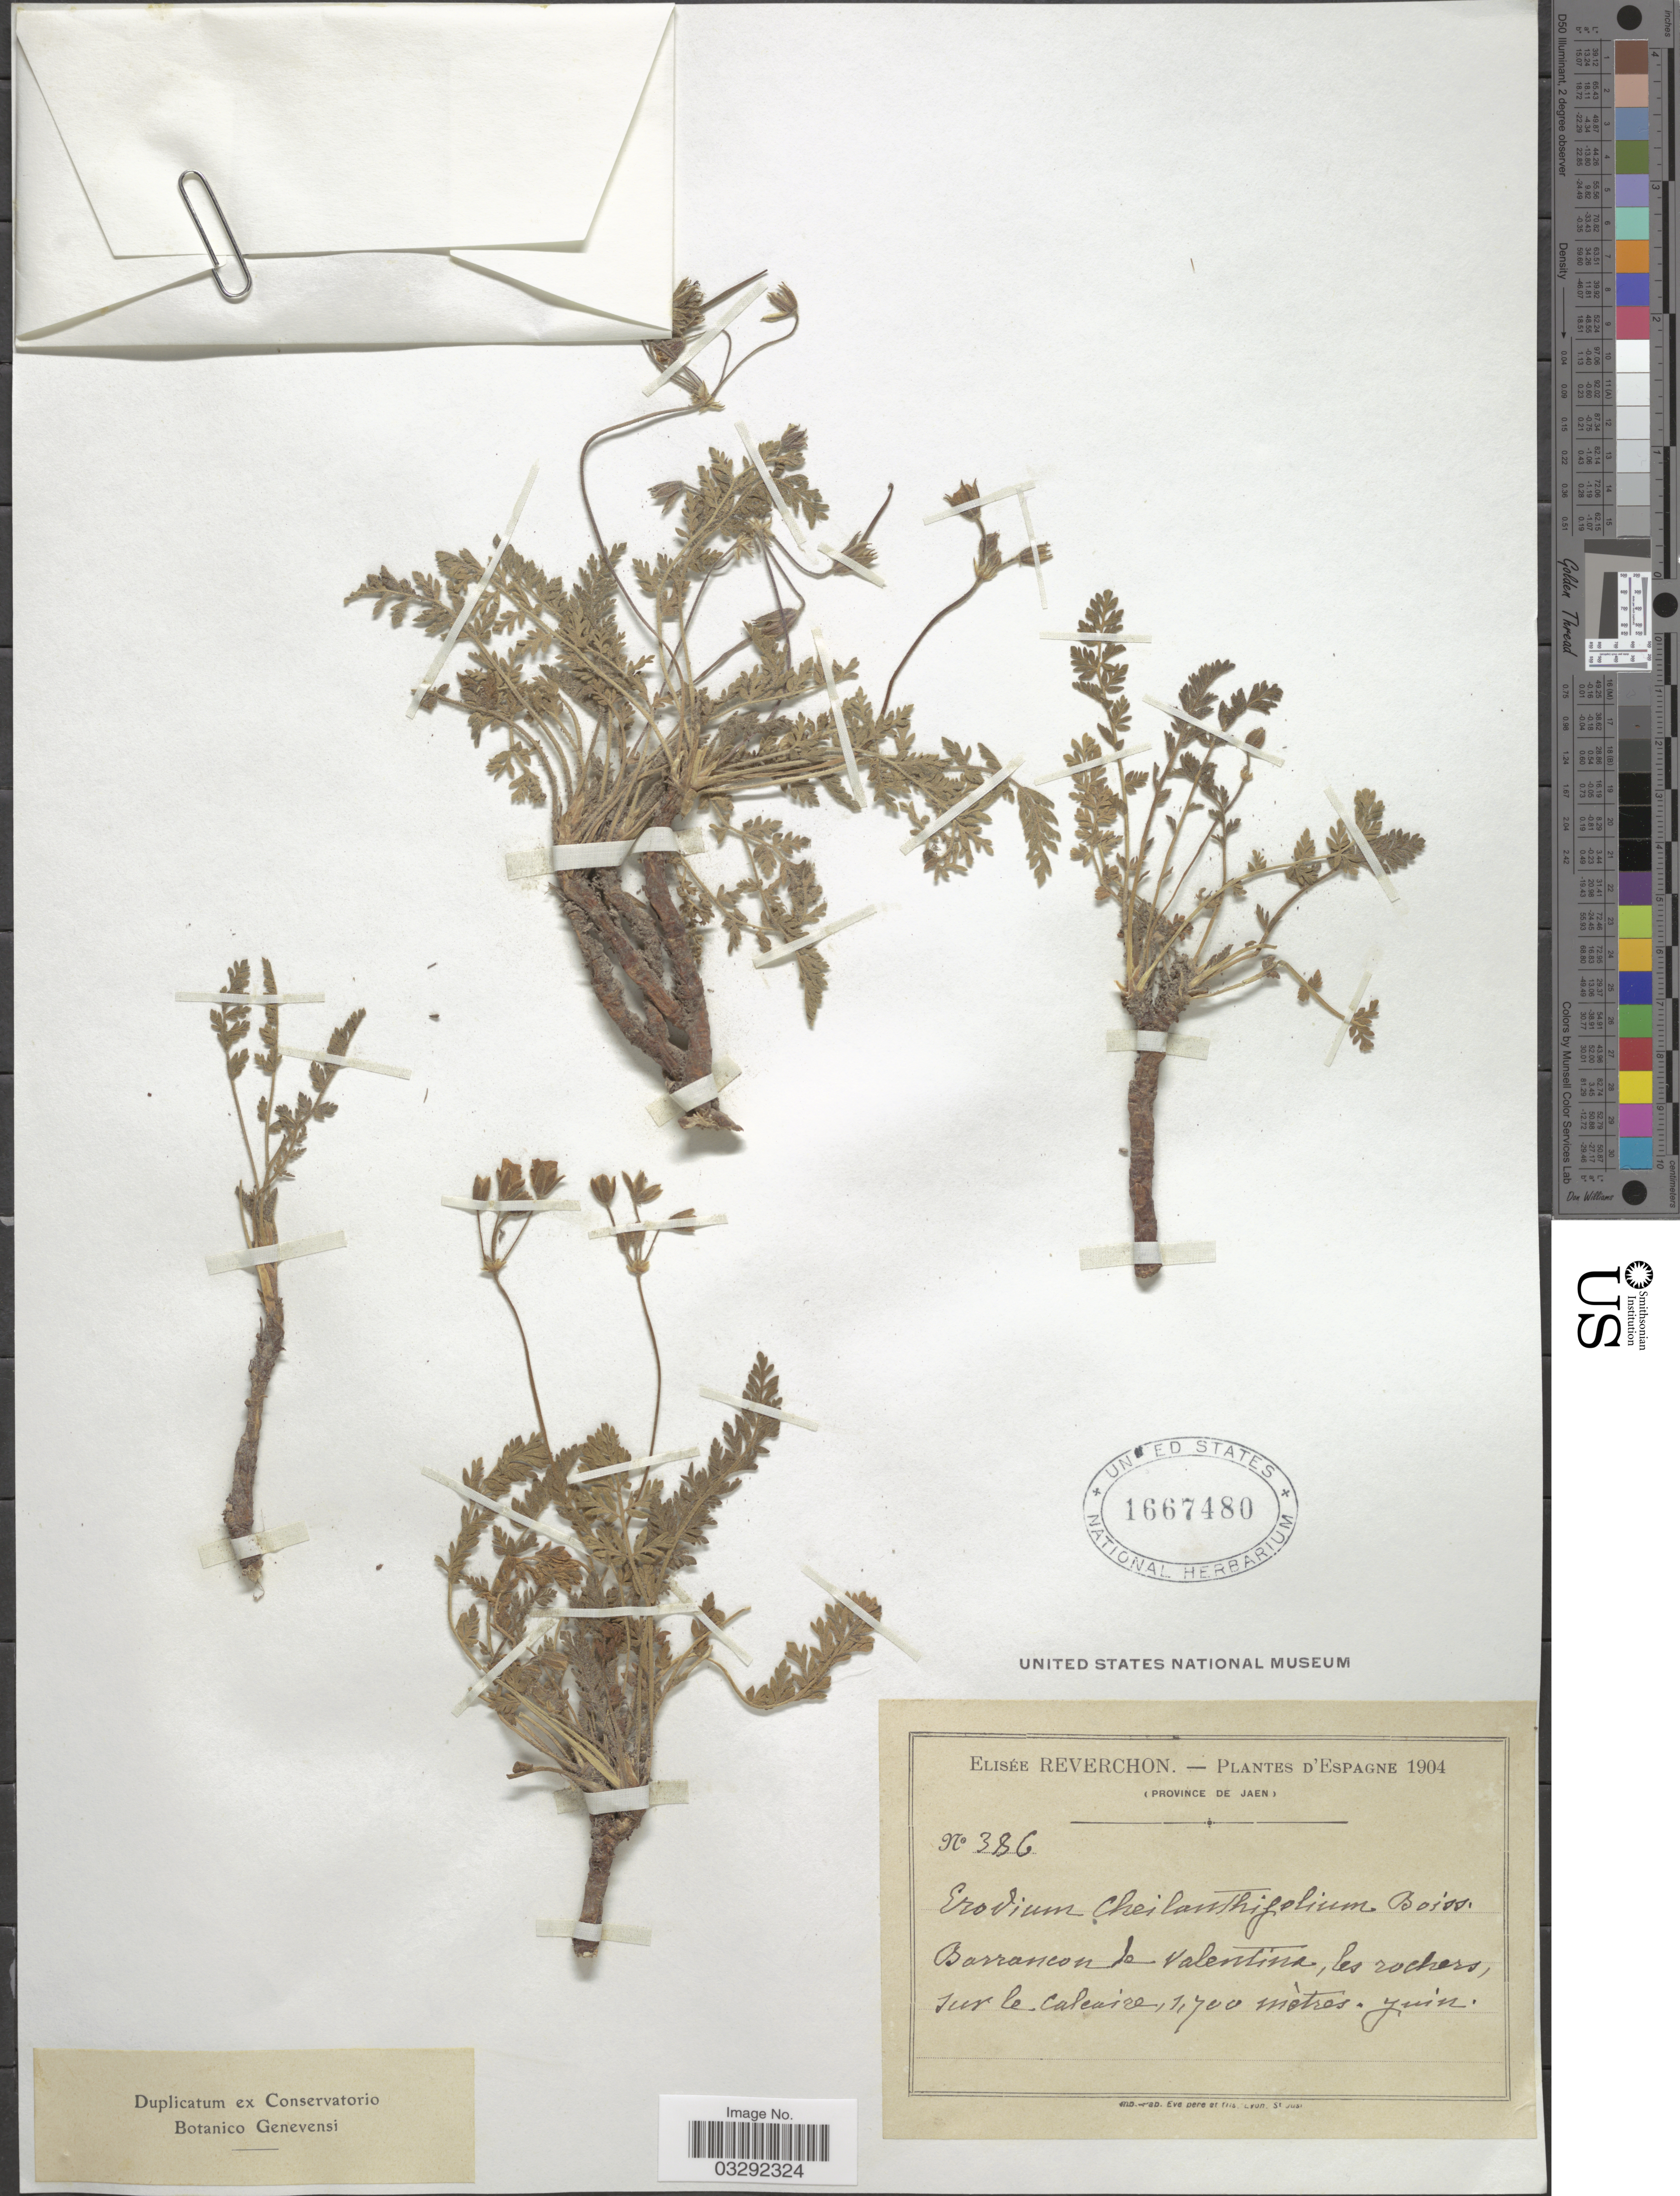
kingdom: Plantae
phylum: Tracheophyta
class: Magnoliopsida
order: Geraniales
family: Geraniaceae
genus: Erodium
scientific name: Erodium cheilanthifolium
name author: Boiss.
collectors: E. Reverchon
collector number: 386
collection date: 1904-06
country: Spain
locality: Espagne. Barrancon de Valentina.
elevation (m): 1700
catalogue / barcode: US 1667480